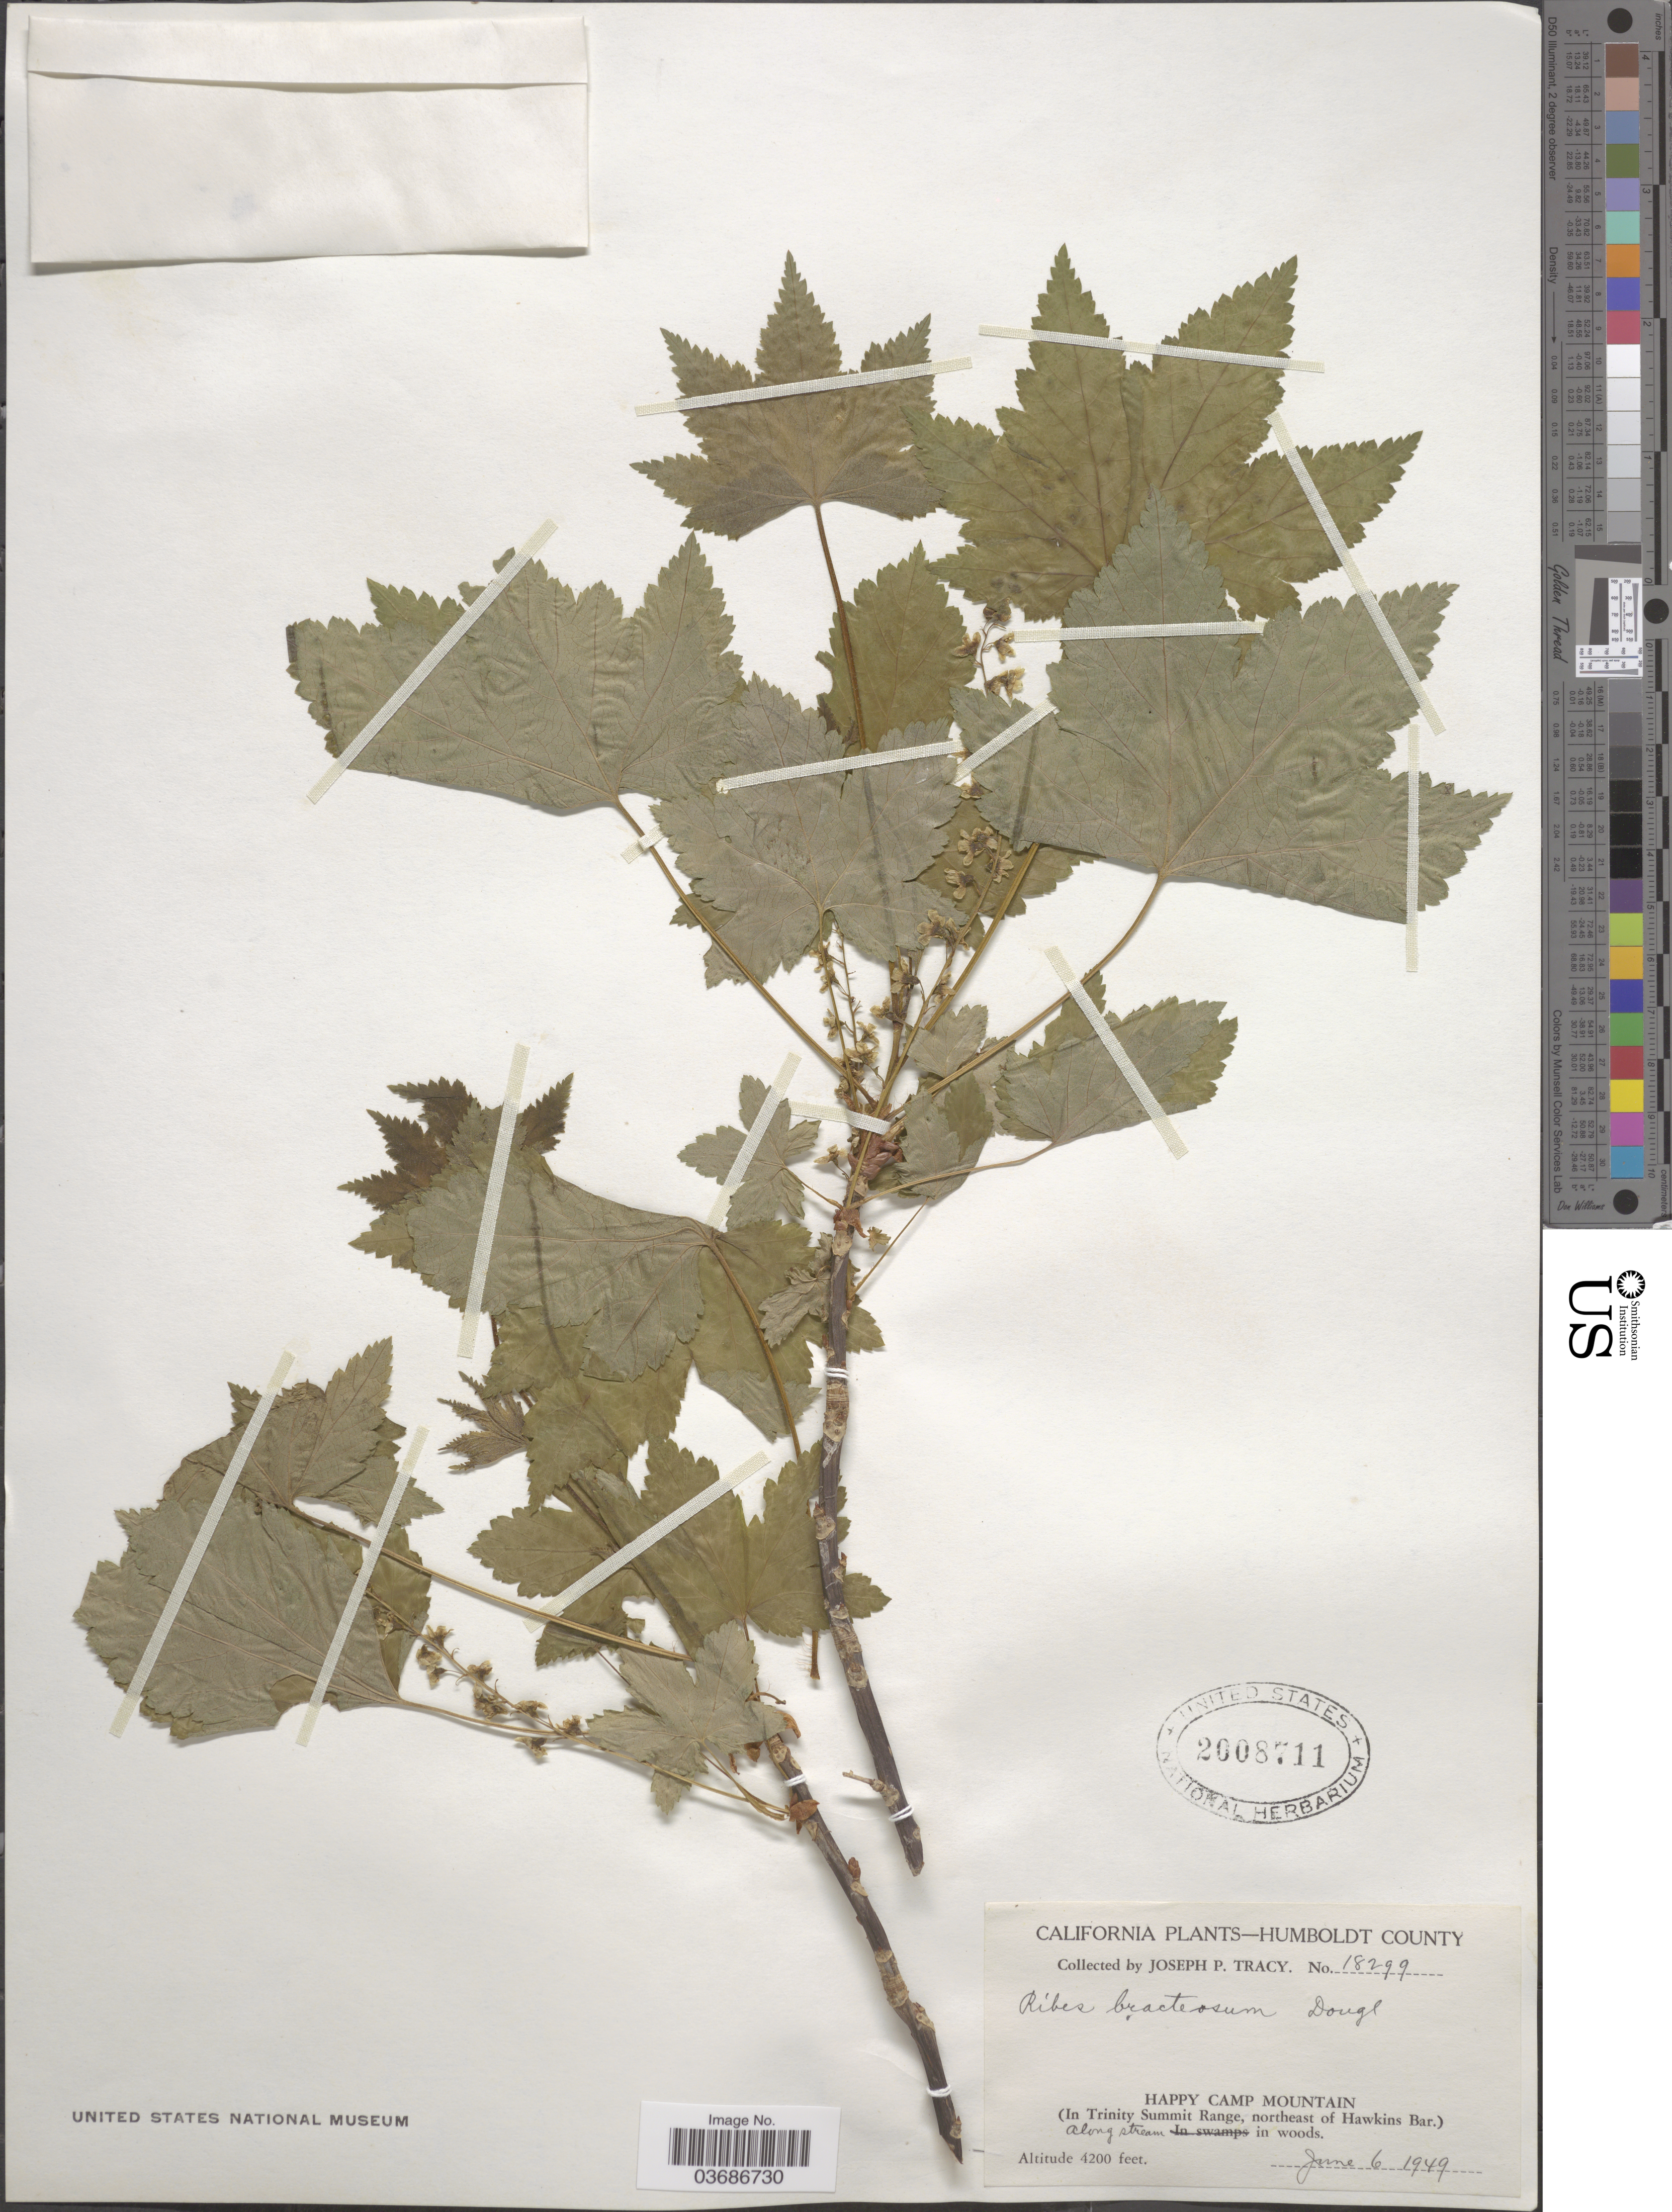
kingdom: Plantae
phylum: Tracheophyta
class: Magnoliopsida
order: Saxifragales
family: Grossulariaceae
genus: Ribes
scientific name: Ribes bracteosum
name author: Douglas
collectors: J. Tracy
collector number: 18299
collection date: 1949-06-06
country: United States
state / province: California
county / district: Humboldt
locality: Humboldt County. Happy Camp Mountain. (In Trinity Summit Range, northeast of Hawkins Bar.)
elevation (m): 1280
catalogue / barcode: US 2008711